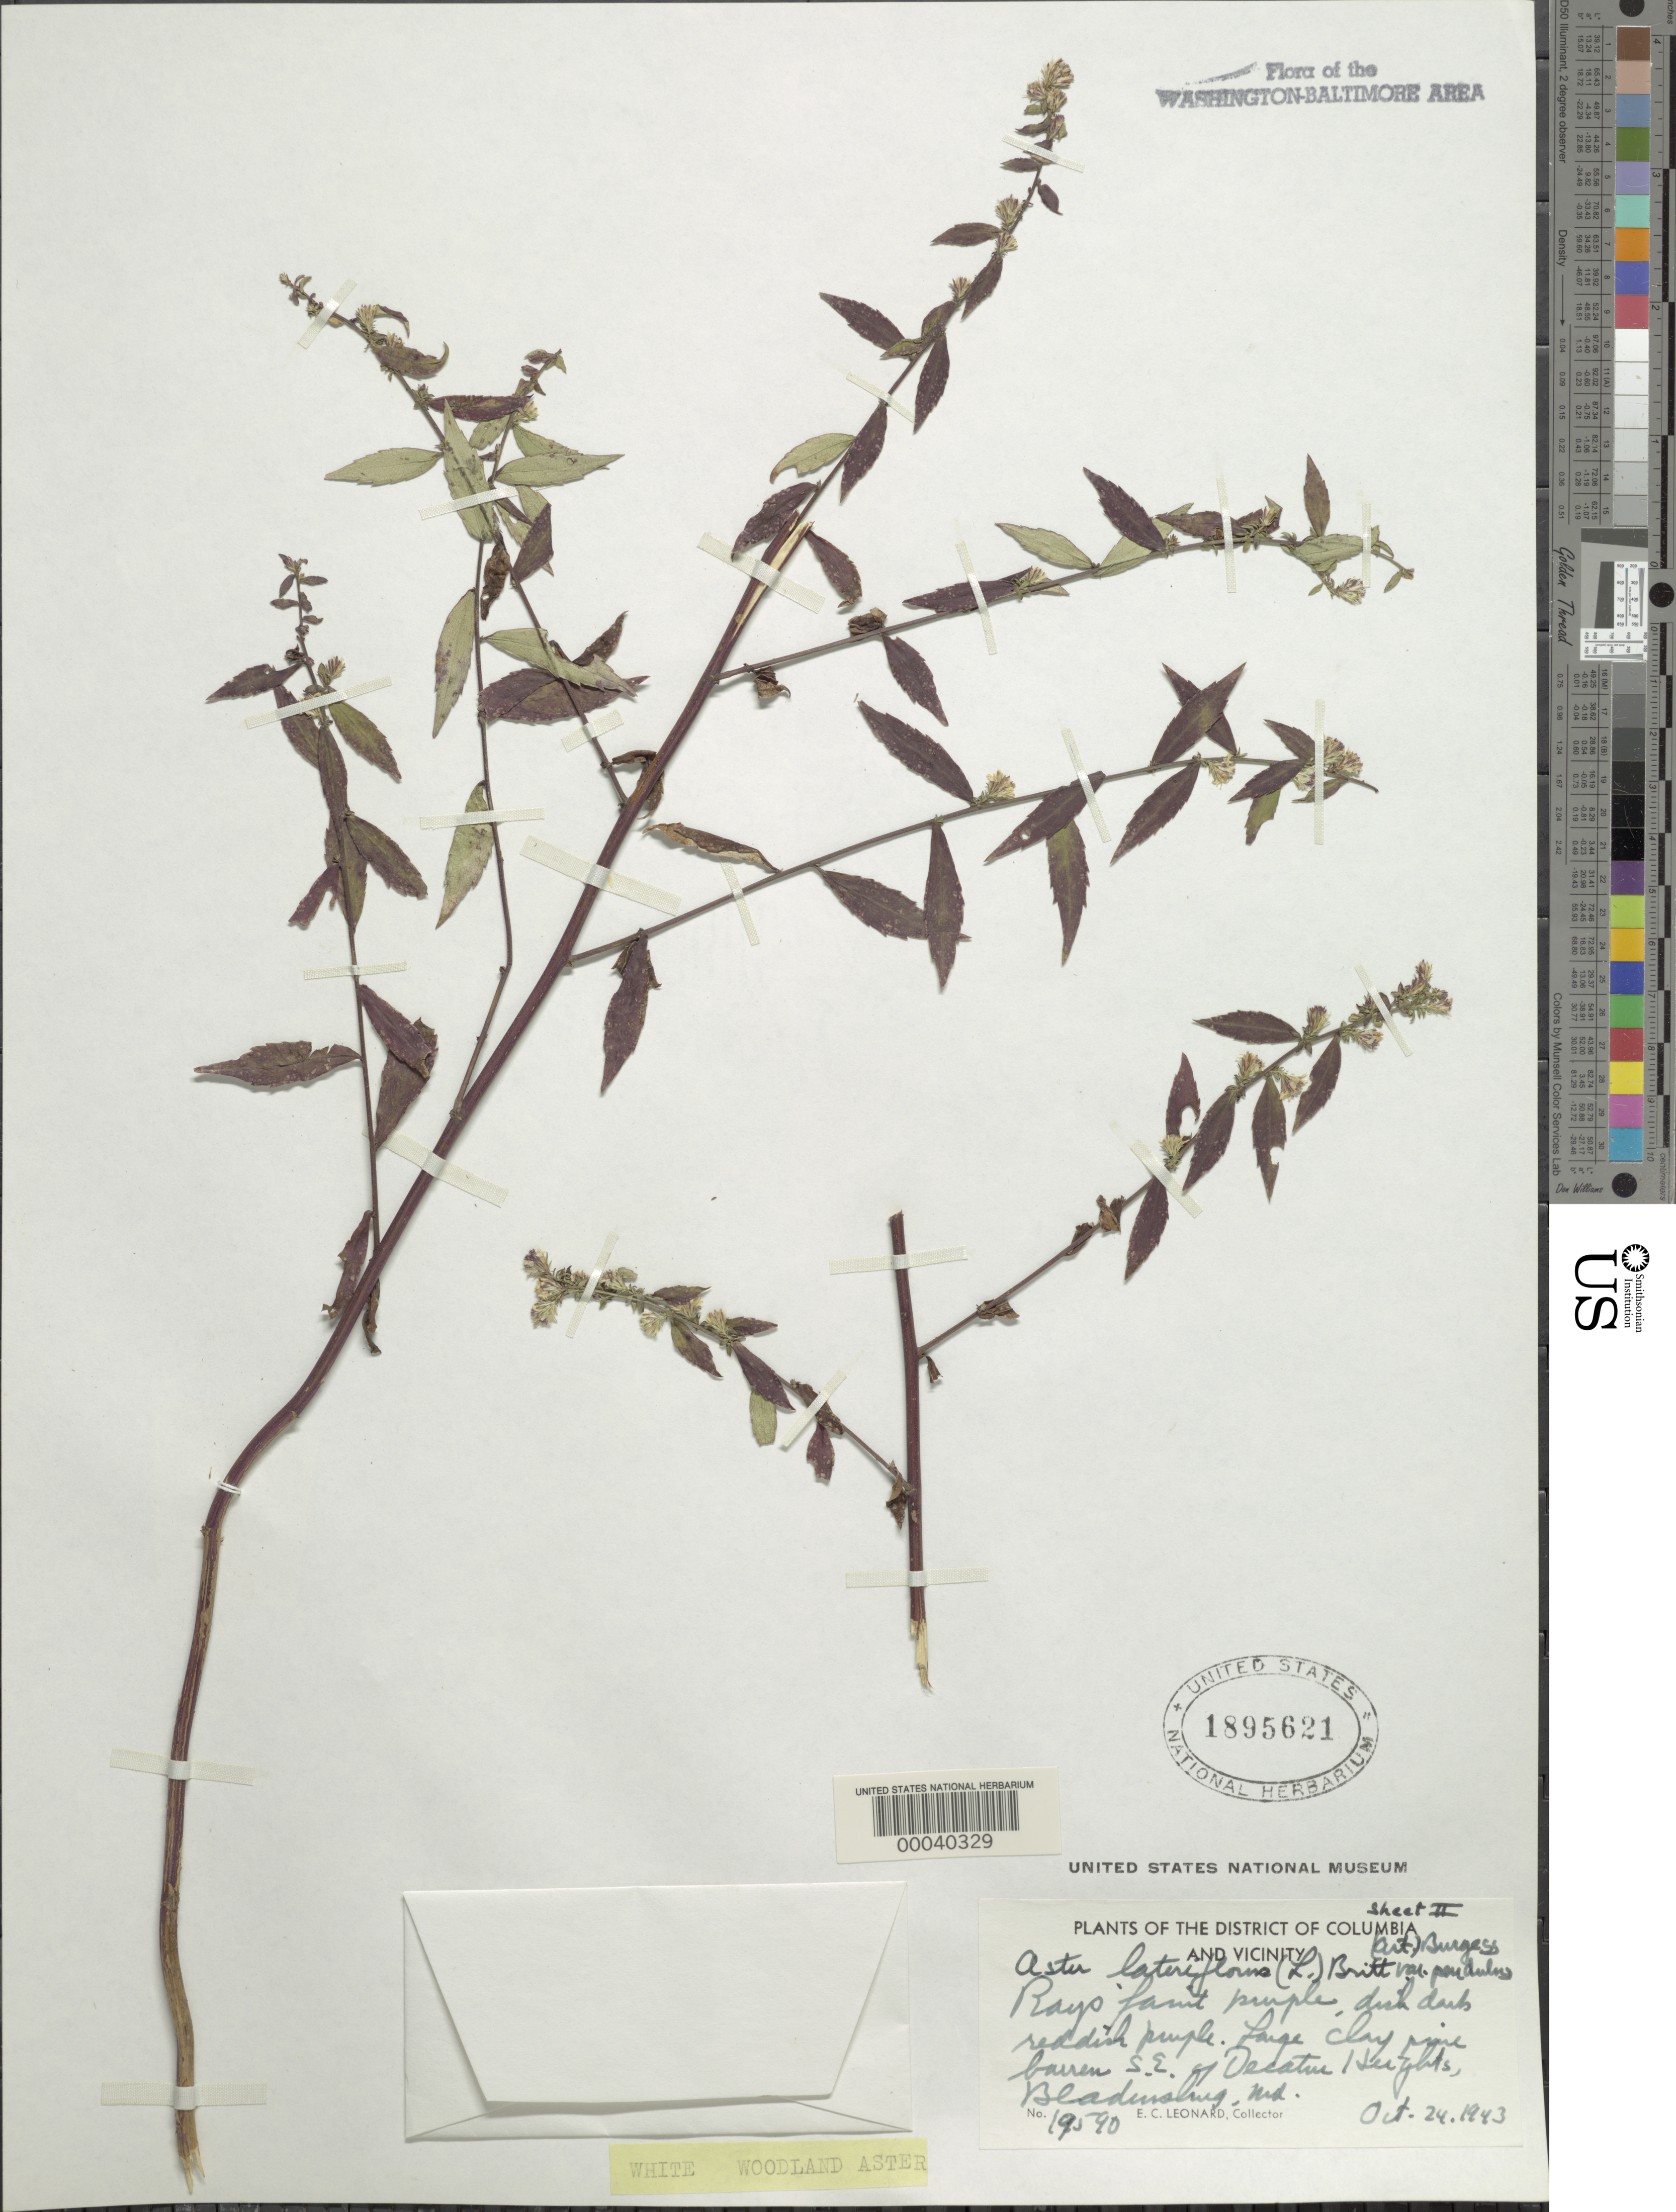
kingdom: Plantae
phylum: Tracheophyta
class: Magnoliopsida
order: Asterales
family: Asteraceae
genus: Symphyotrichum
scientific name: Symphyotrichum lateriflorum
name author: (L.) Á. Löve & D. Löve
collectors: E. C. Leonard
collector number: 19590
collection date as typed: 24 Oct 1943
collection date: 1943-10-24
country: United States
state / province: Maryland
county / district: Prince George's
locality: SE of Decatur Heights, Bladensburg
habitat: Large clay pine barren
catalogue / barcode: US 1895621